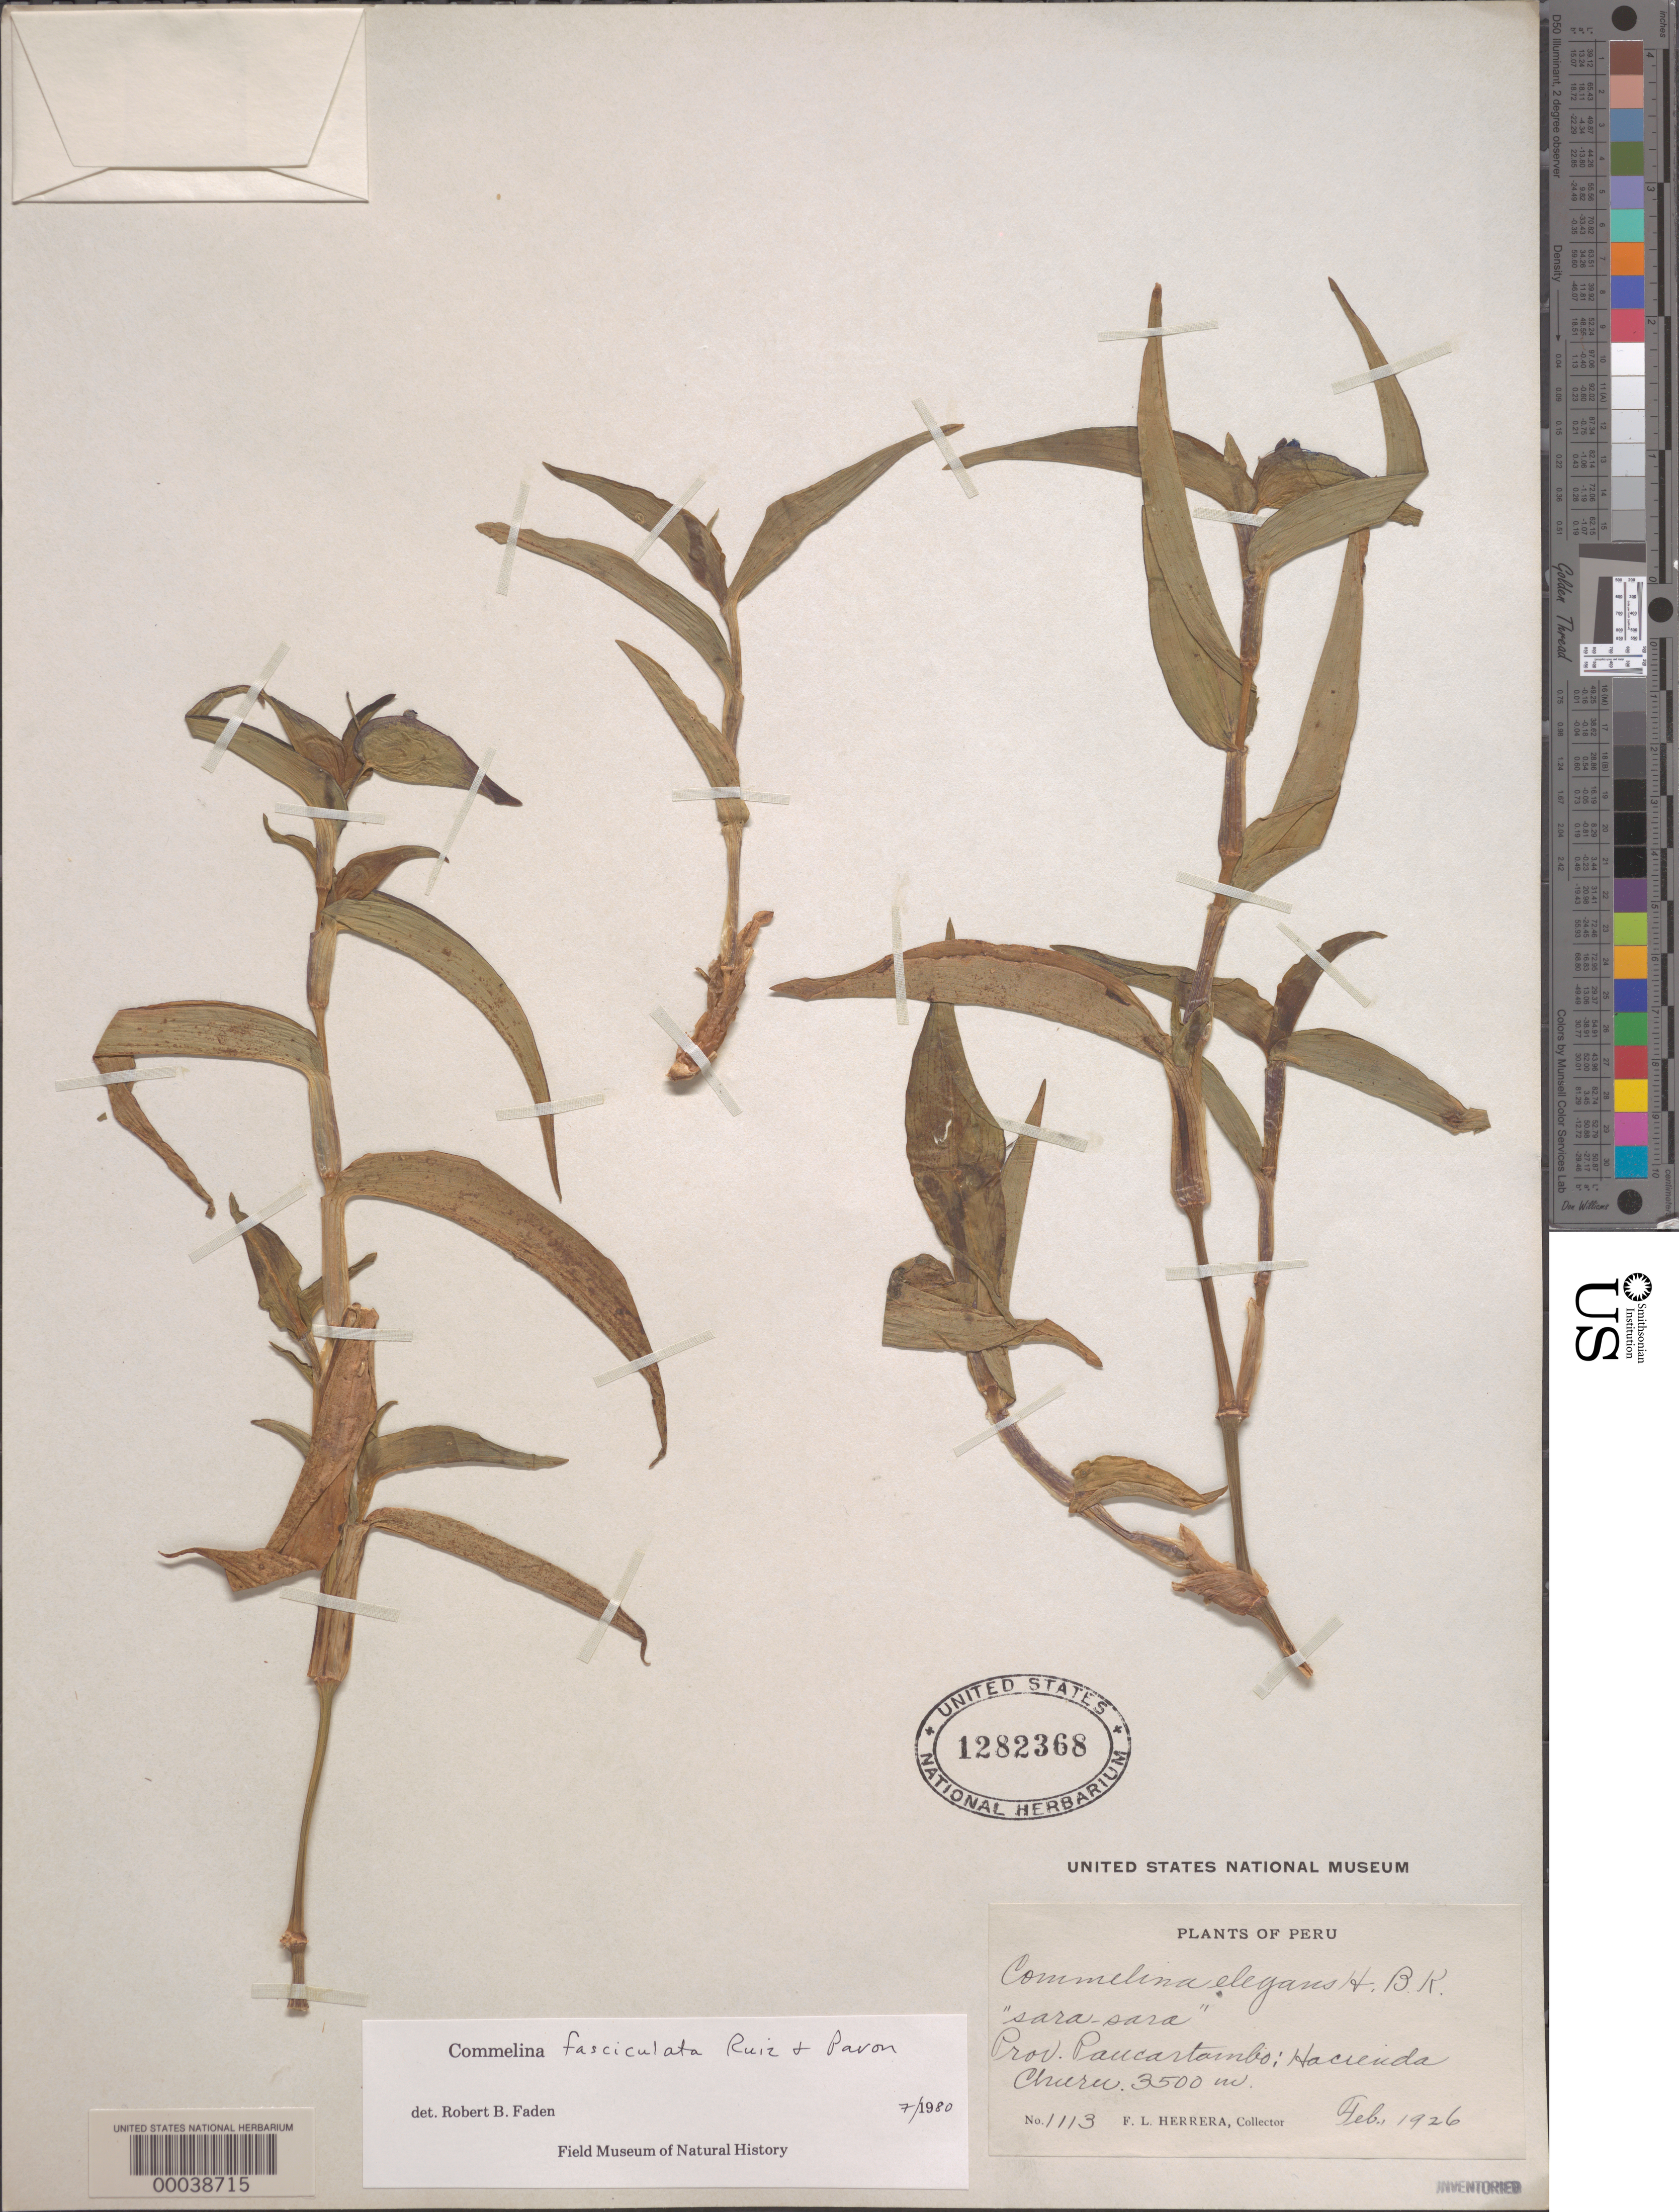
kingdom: Plantae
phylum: Tracheophyta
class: Liliopsida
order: Commelinales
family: Commelinaceae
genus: Commelina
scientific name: Commelina fasciculata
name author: Ruiz & Pav.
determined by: Faden, Robert B., (US), Smithsonian Institution - National Museum of Natural History (UNITED STATES)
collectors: F. L. Herrera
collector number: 1113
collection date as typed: Feb 1926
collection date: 1926-02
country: Peru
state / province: Cusco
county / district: Paucartambo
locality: Hacienda Chieru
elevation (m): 3500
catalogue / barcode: US 1282368